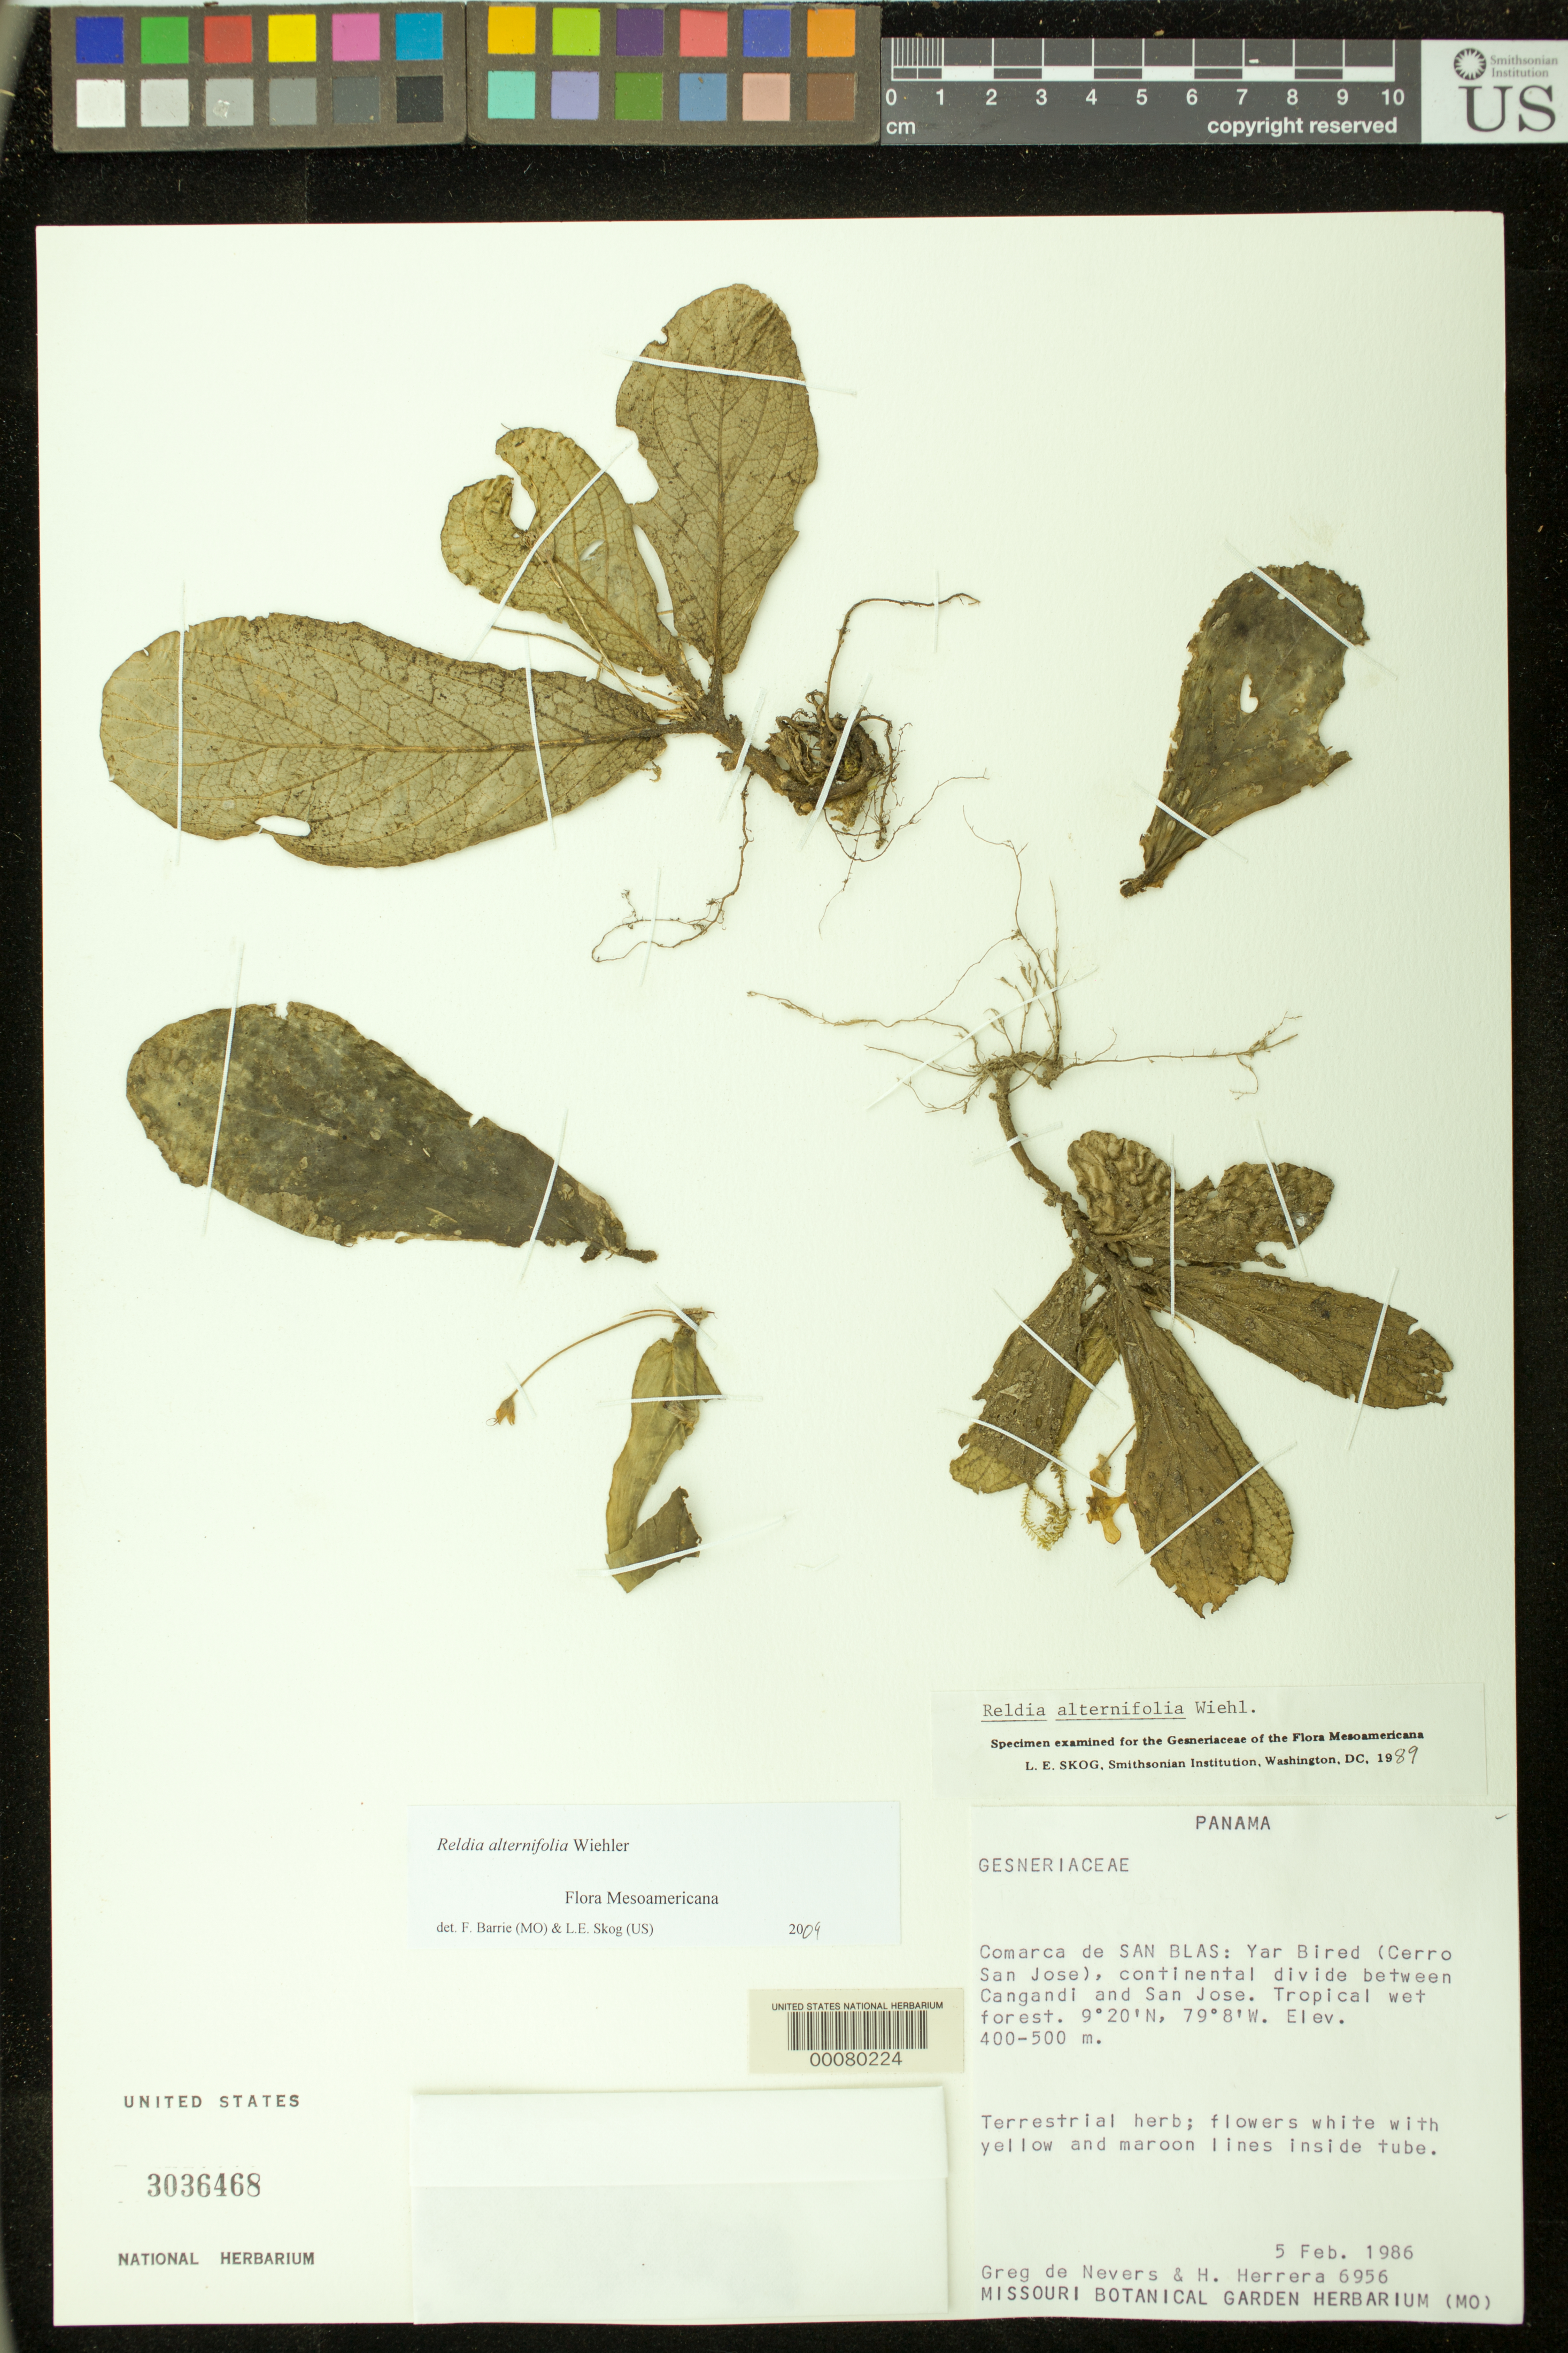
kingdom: Plantae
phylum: Tracheophyta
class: Magnoliopsida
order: Lamiales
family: Gesneriaceae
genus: Reldia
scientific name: Reldia alternifolia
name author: Wiehler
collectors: G. C. de Nevers & H. Herrera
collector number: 6956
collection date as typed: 05 Feb 1986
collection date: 1986-02-05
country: Panama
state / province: Kuna Yala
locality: Yar Bired (Cerro San Jose), continental divide between Cangandi and San Jose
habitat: Tropical wet forest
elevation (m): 400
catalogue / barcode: US 3036468